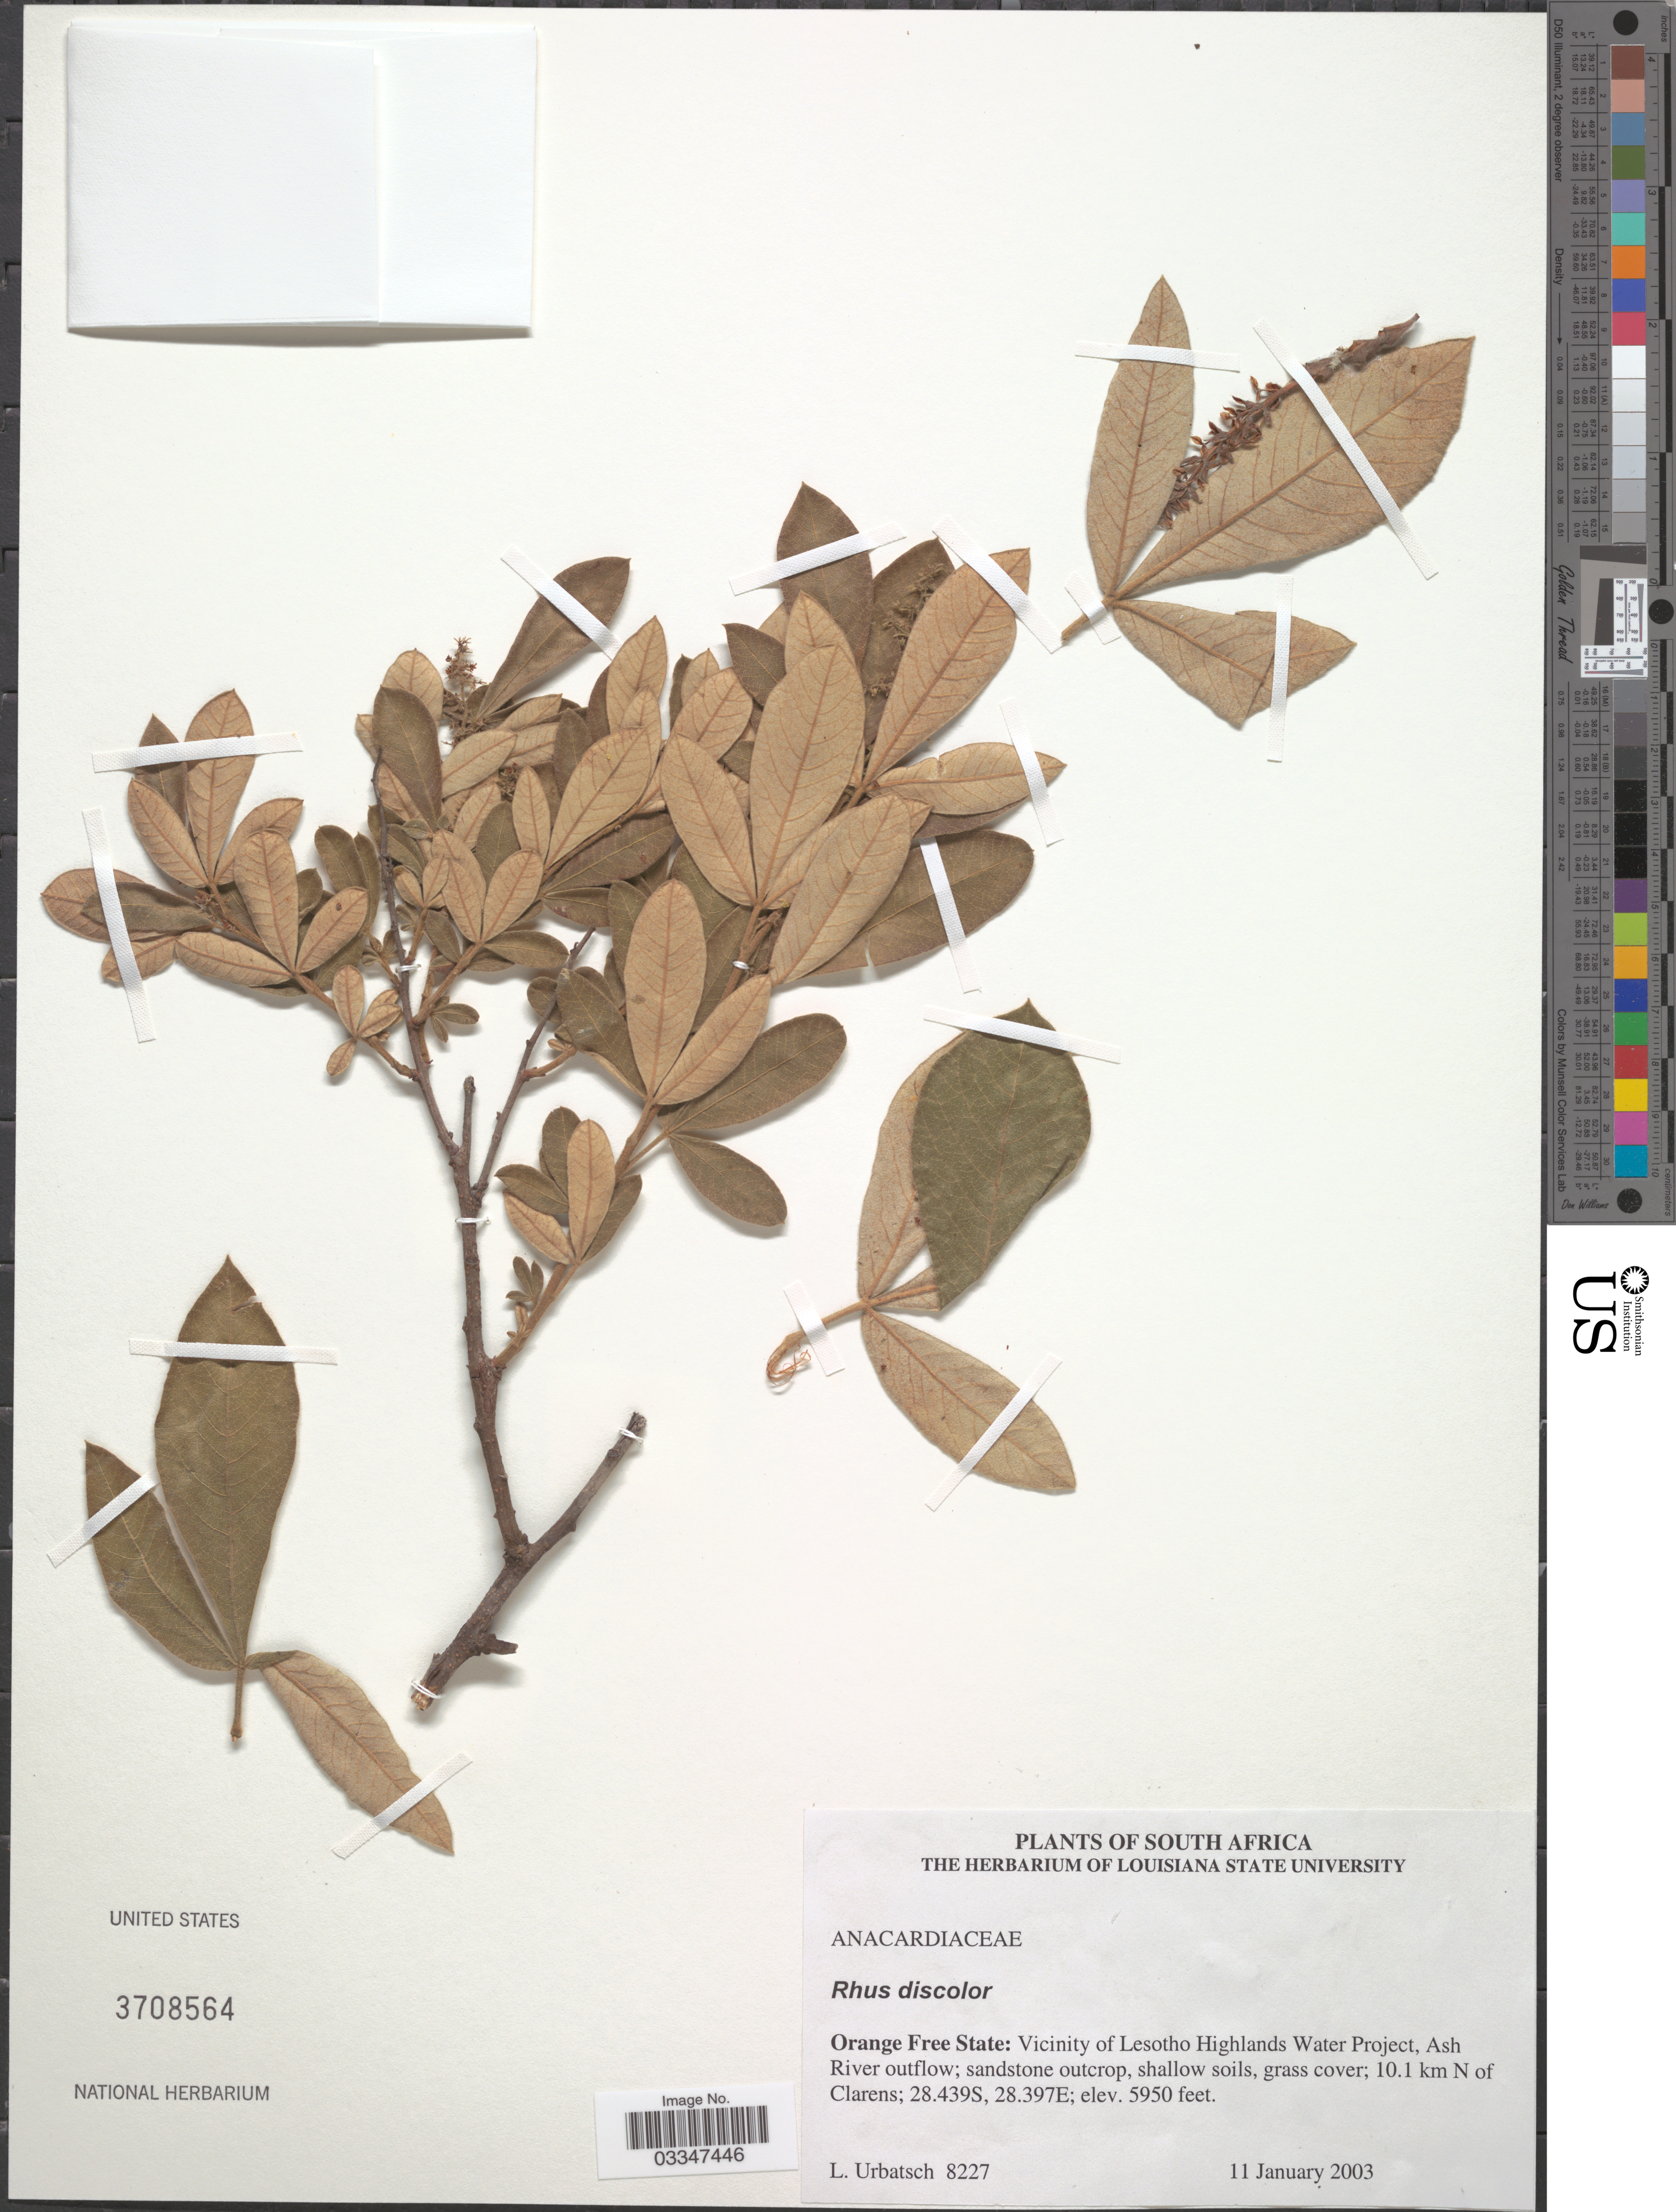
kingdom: Plantae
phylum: Tracheophyta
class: Magnoliopsida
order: Sapindales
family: Anacardiaceae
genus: Rhus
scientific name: Rhus discolor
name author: E. Mey. ex Sond.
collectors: L. E. Urbatsch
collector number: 8227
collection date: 2003-01-11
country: South Africa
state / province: Free State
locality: Vicinity of Lesotho Highlands Water Project, Ash River outflow; 10.1 km N of Clarens.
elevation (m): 1814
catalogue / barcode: US 3708564